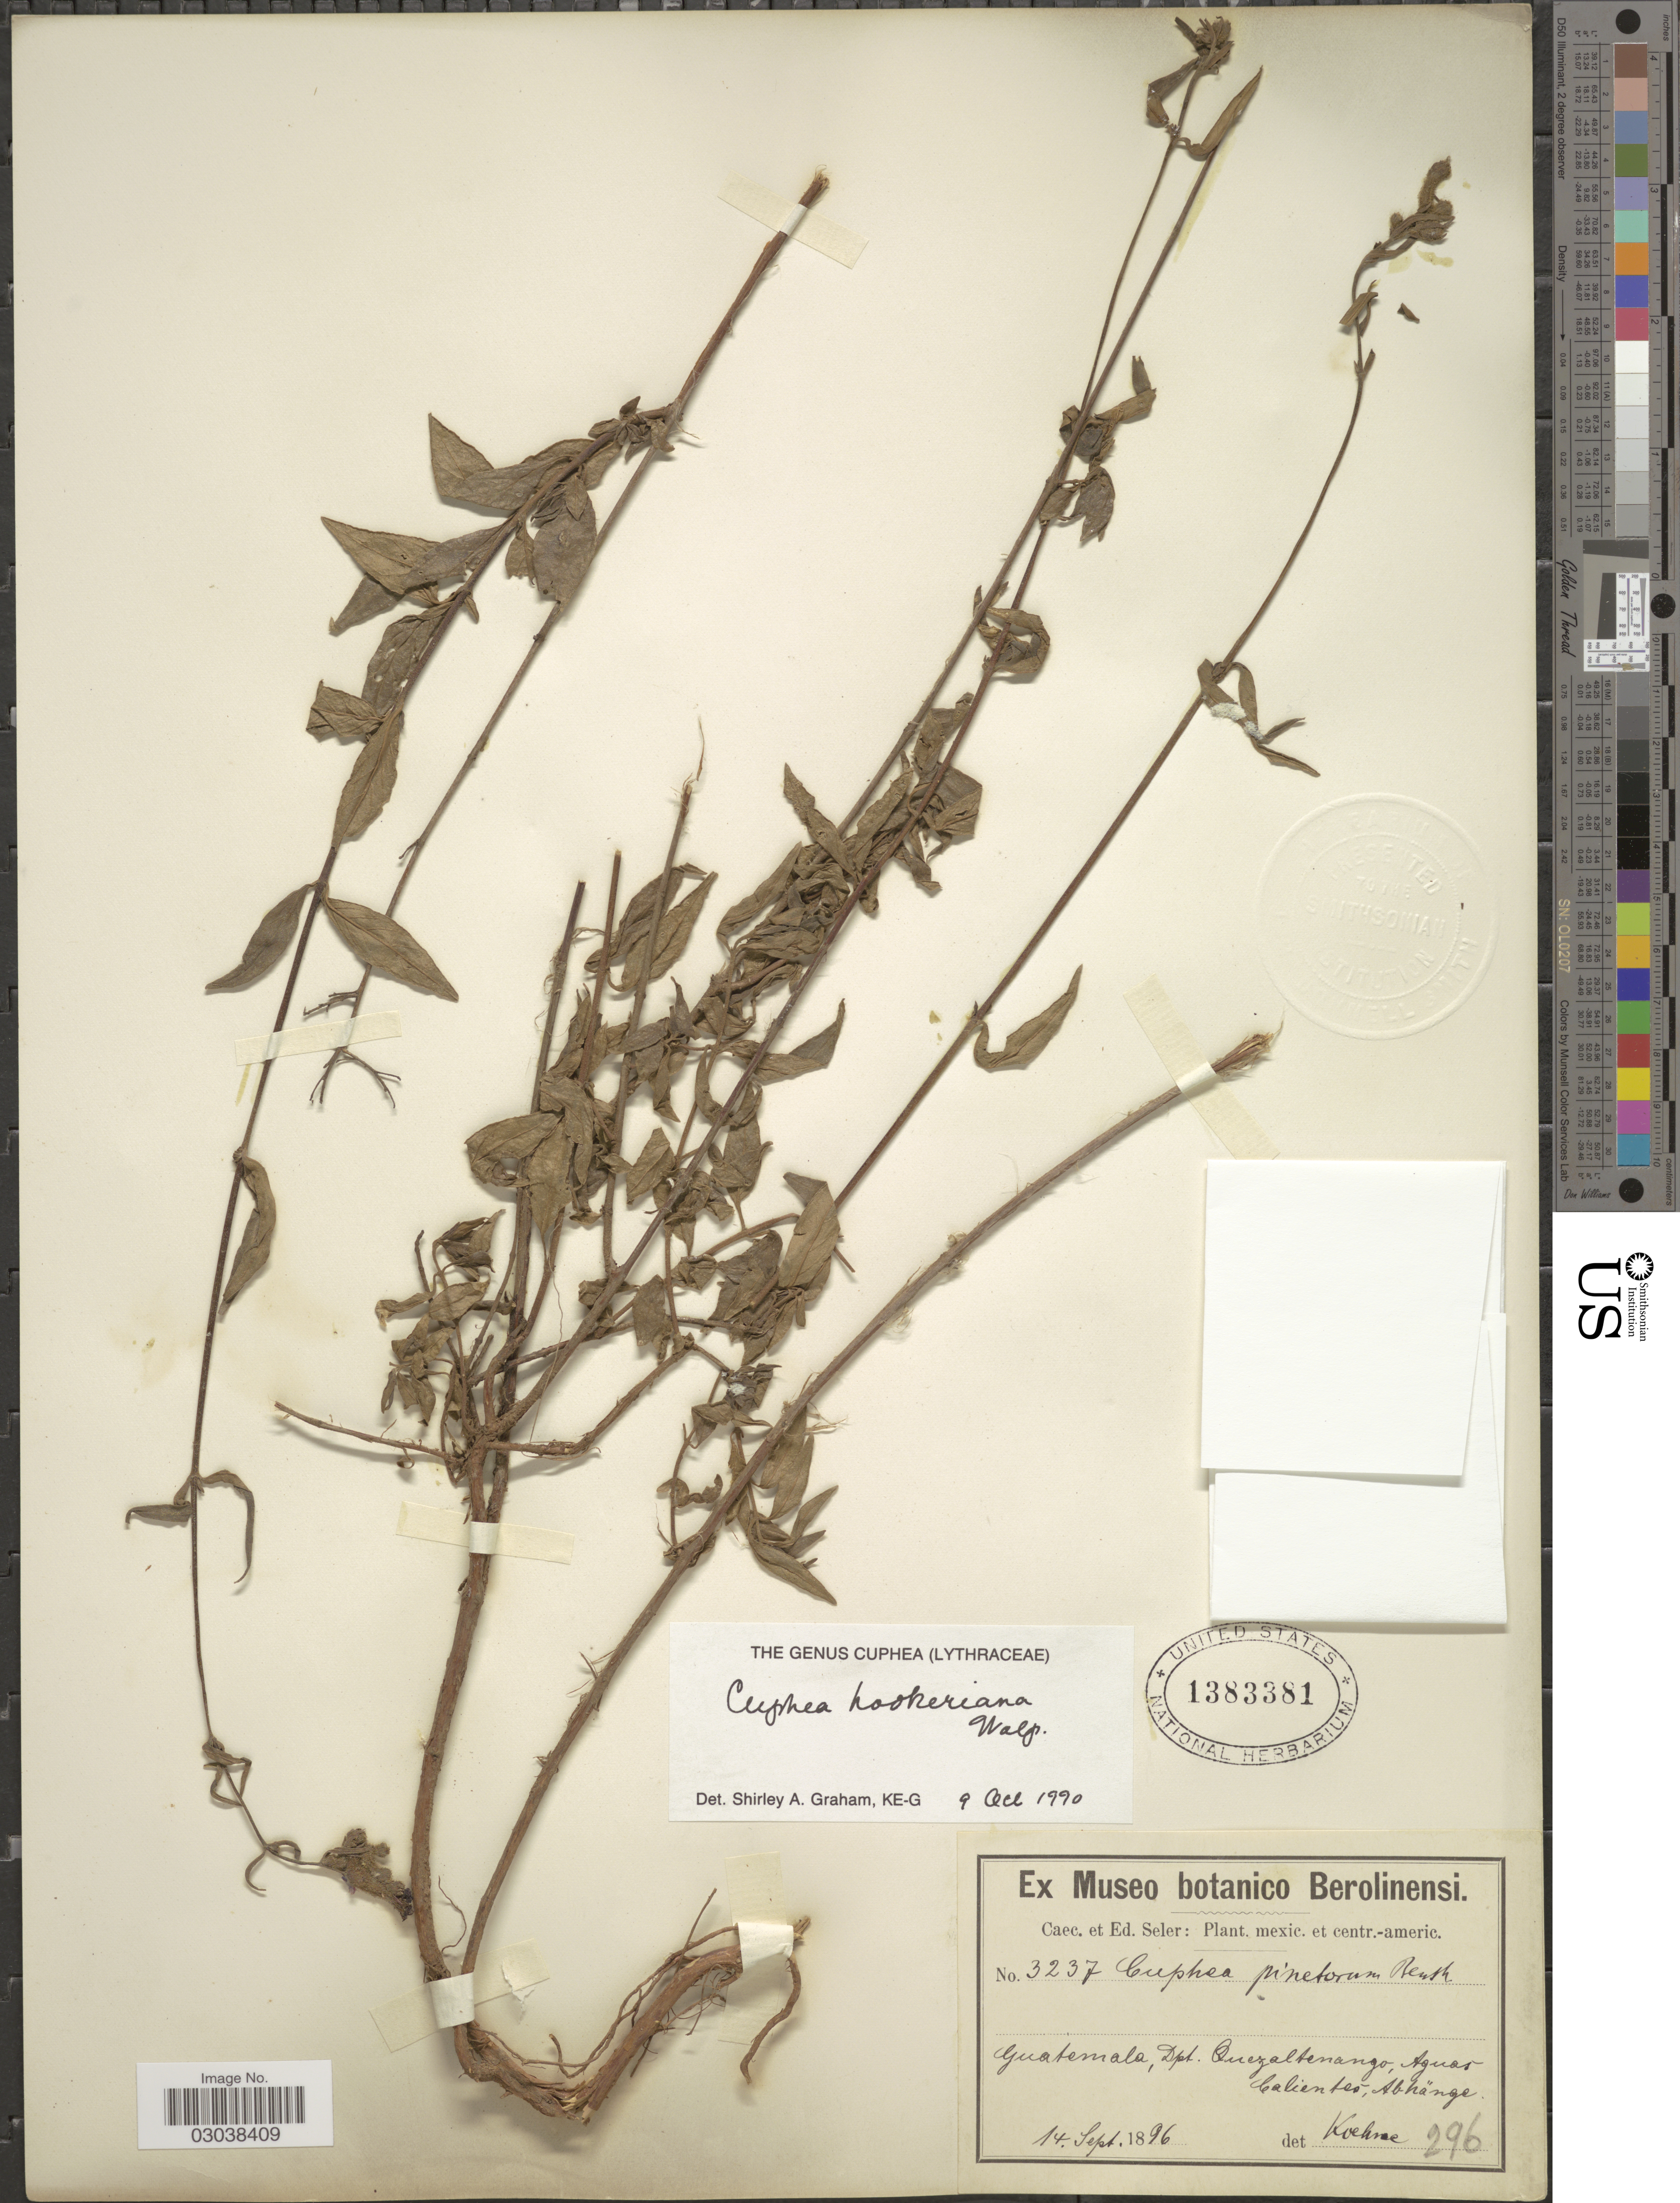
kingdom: Plantae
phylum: Tracheophyta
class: Magnoliopsida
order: Myrtales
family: Lythraceae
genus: Cuphea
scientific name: Cuphea hookeriana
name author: Walp.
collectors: C. Seler & E. G. Seler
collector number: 3237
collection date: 1896-09-14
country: Guatemala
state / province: Quetzaltenango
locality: Dpt. Quezaltenango, Aguas Calientes.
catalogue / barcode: US 1383381